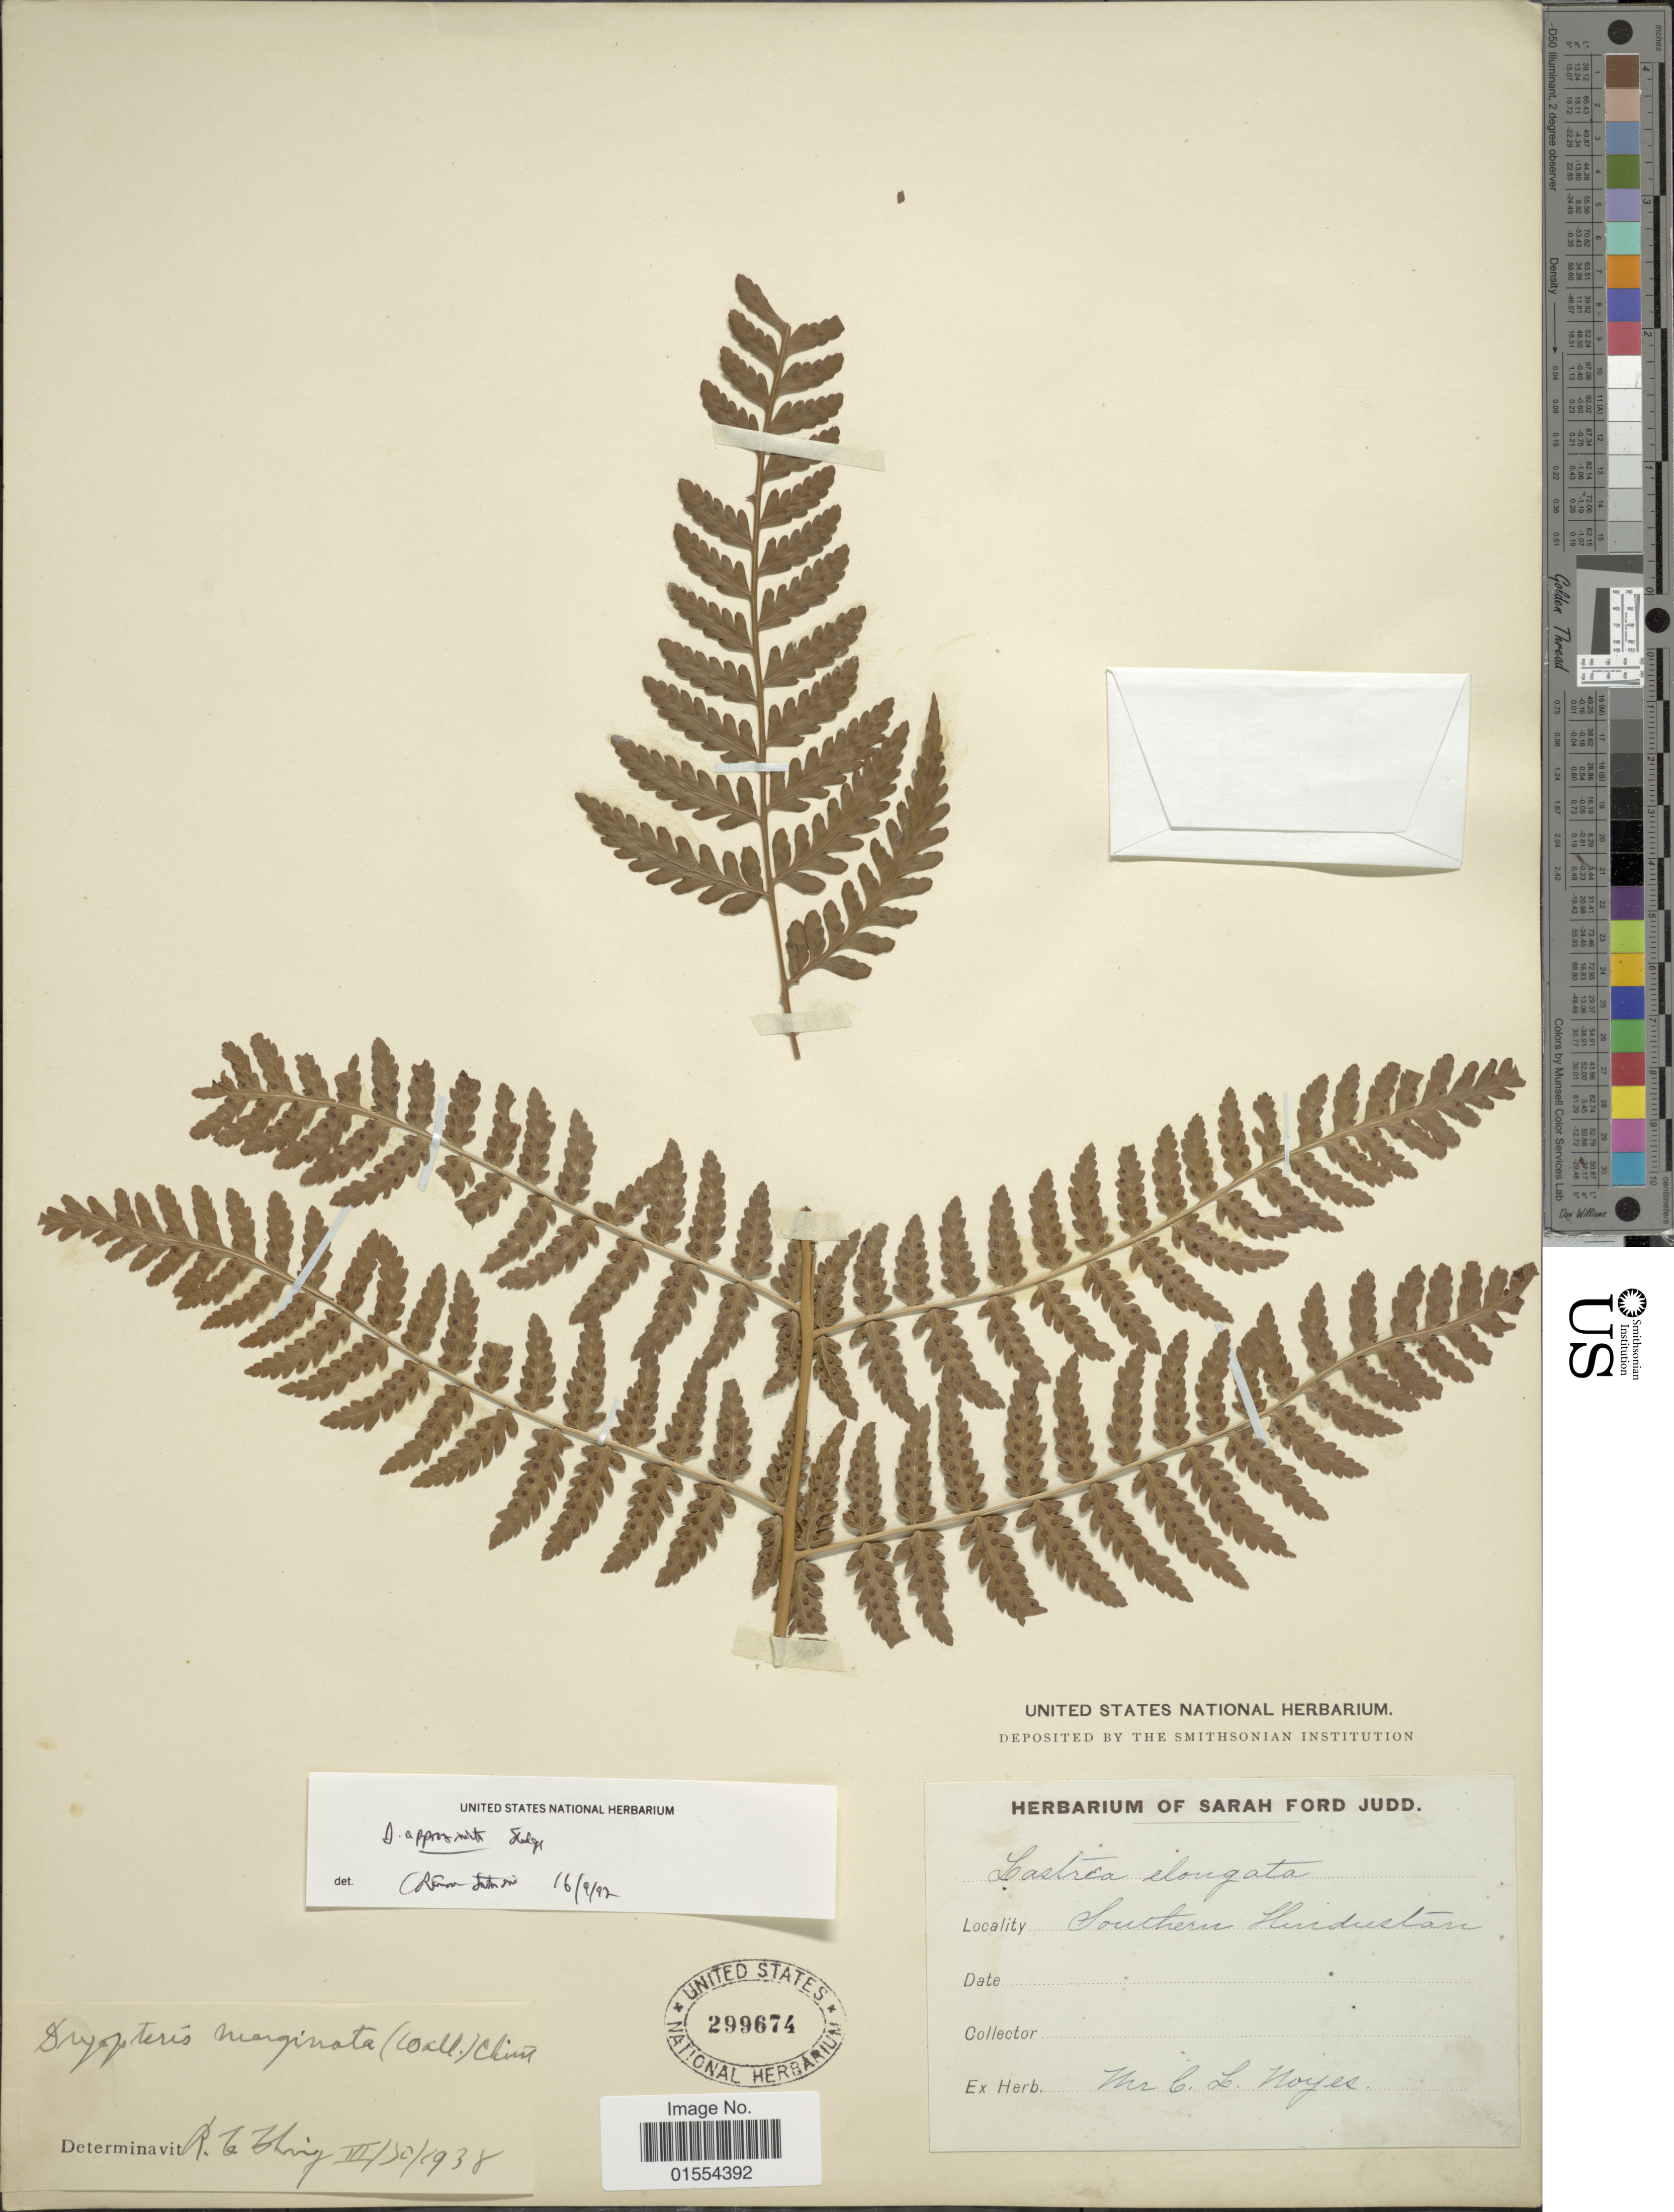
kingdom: Plantae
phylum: Tracheophyta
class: Polypodiopsida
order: Polypodiales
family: Dryopteridaceae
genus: Dryopteris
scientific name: Dryopteris marginata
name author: Christ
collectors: C. Noyes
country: India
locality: Southern Hindustan.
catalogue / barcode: US 299674